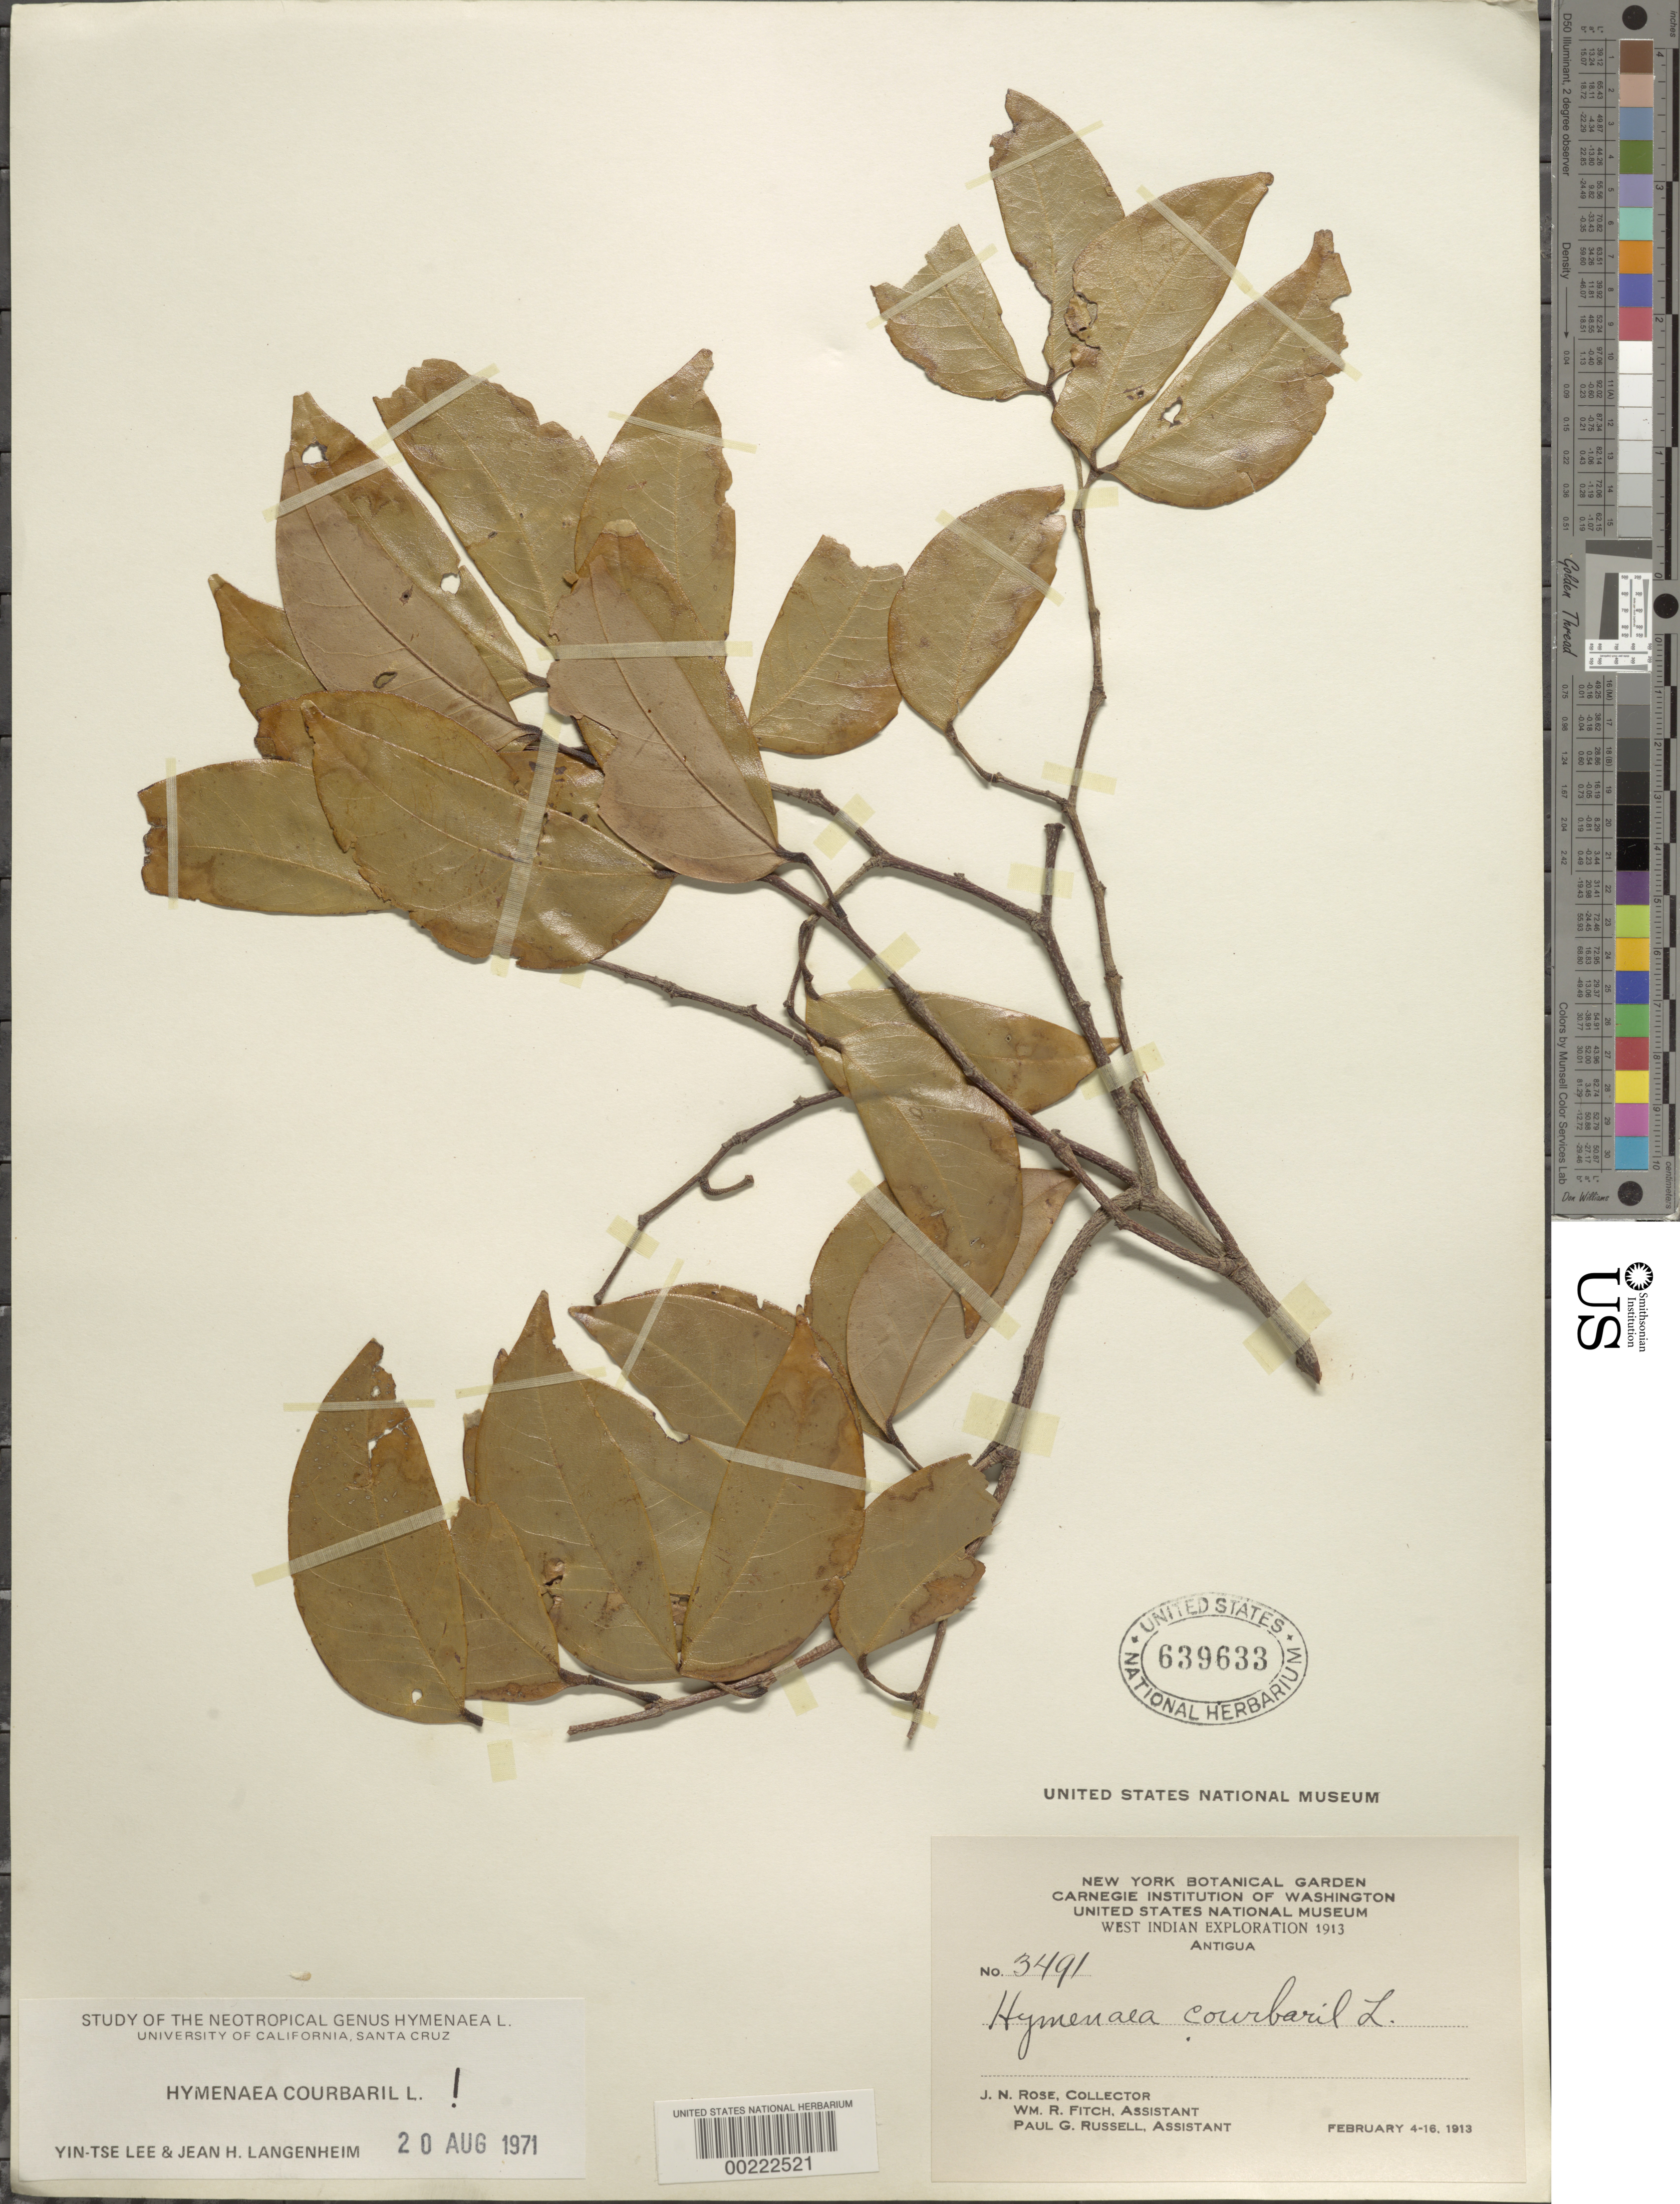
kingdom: Plantae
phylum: Tracheophyta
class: Magnoliopsida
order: Fabales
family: Fabaceae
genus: Hymenaea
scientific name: Hymenaea courbaril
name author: L.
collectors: J. N. Rose, W. R. Fitch & P. G. Russell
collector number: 3491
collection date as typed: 04 Feb 1913 to 16 Feb 1913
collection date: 1913-02-04/1913-02-16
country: Antigua and Barbuda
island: Antigua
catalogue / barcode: US 639633